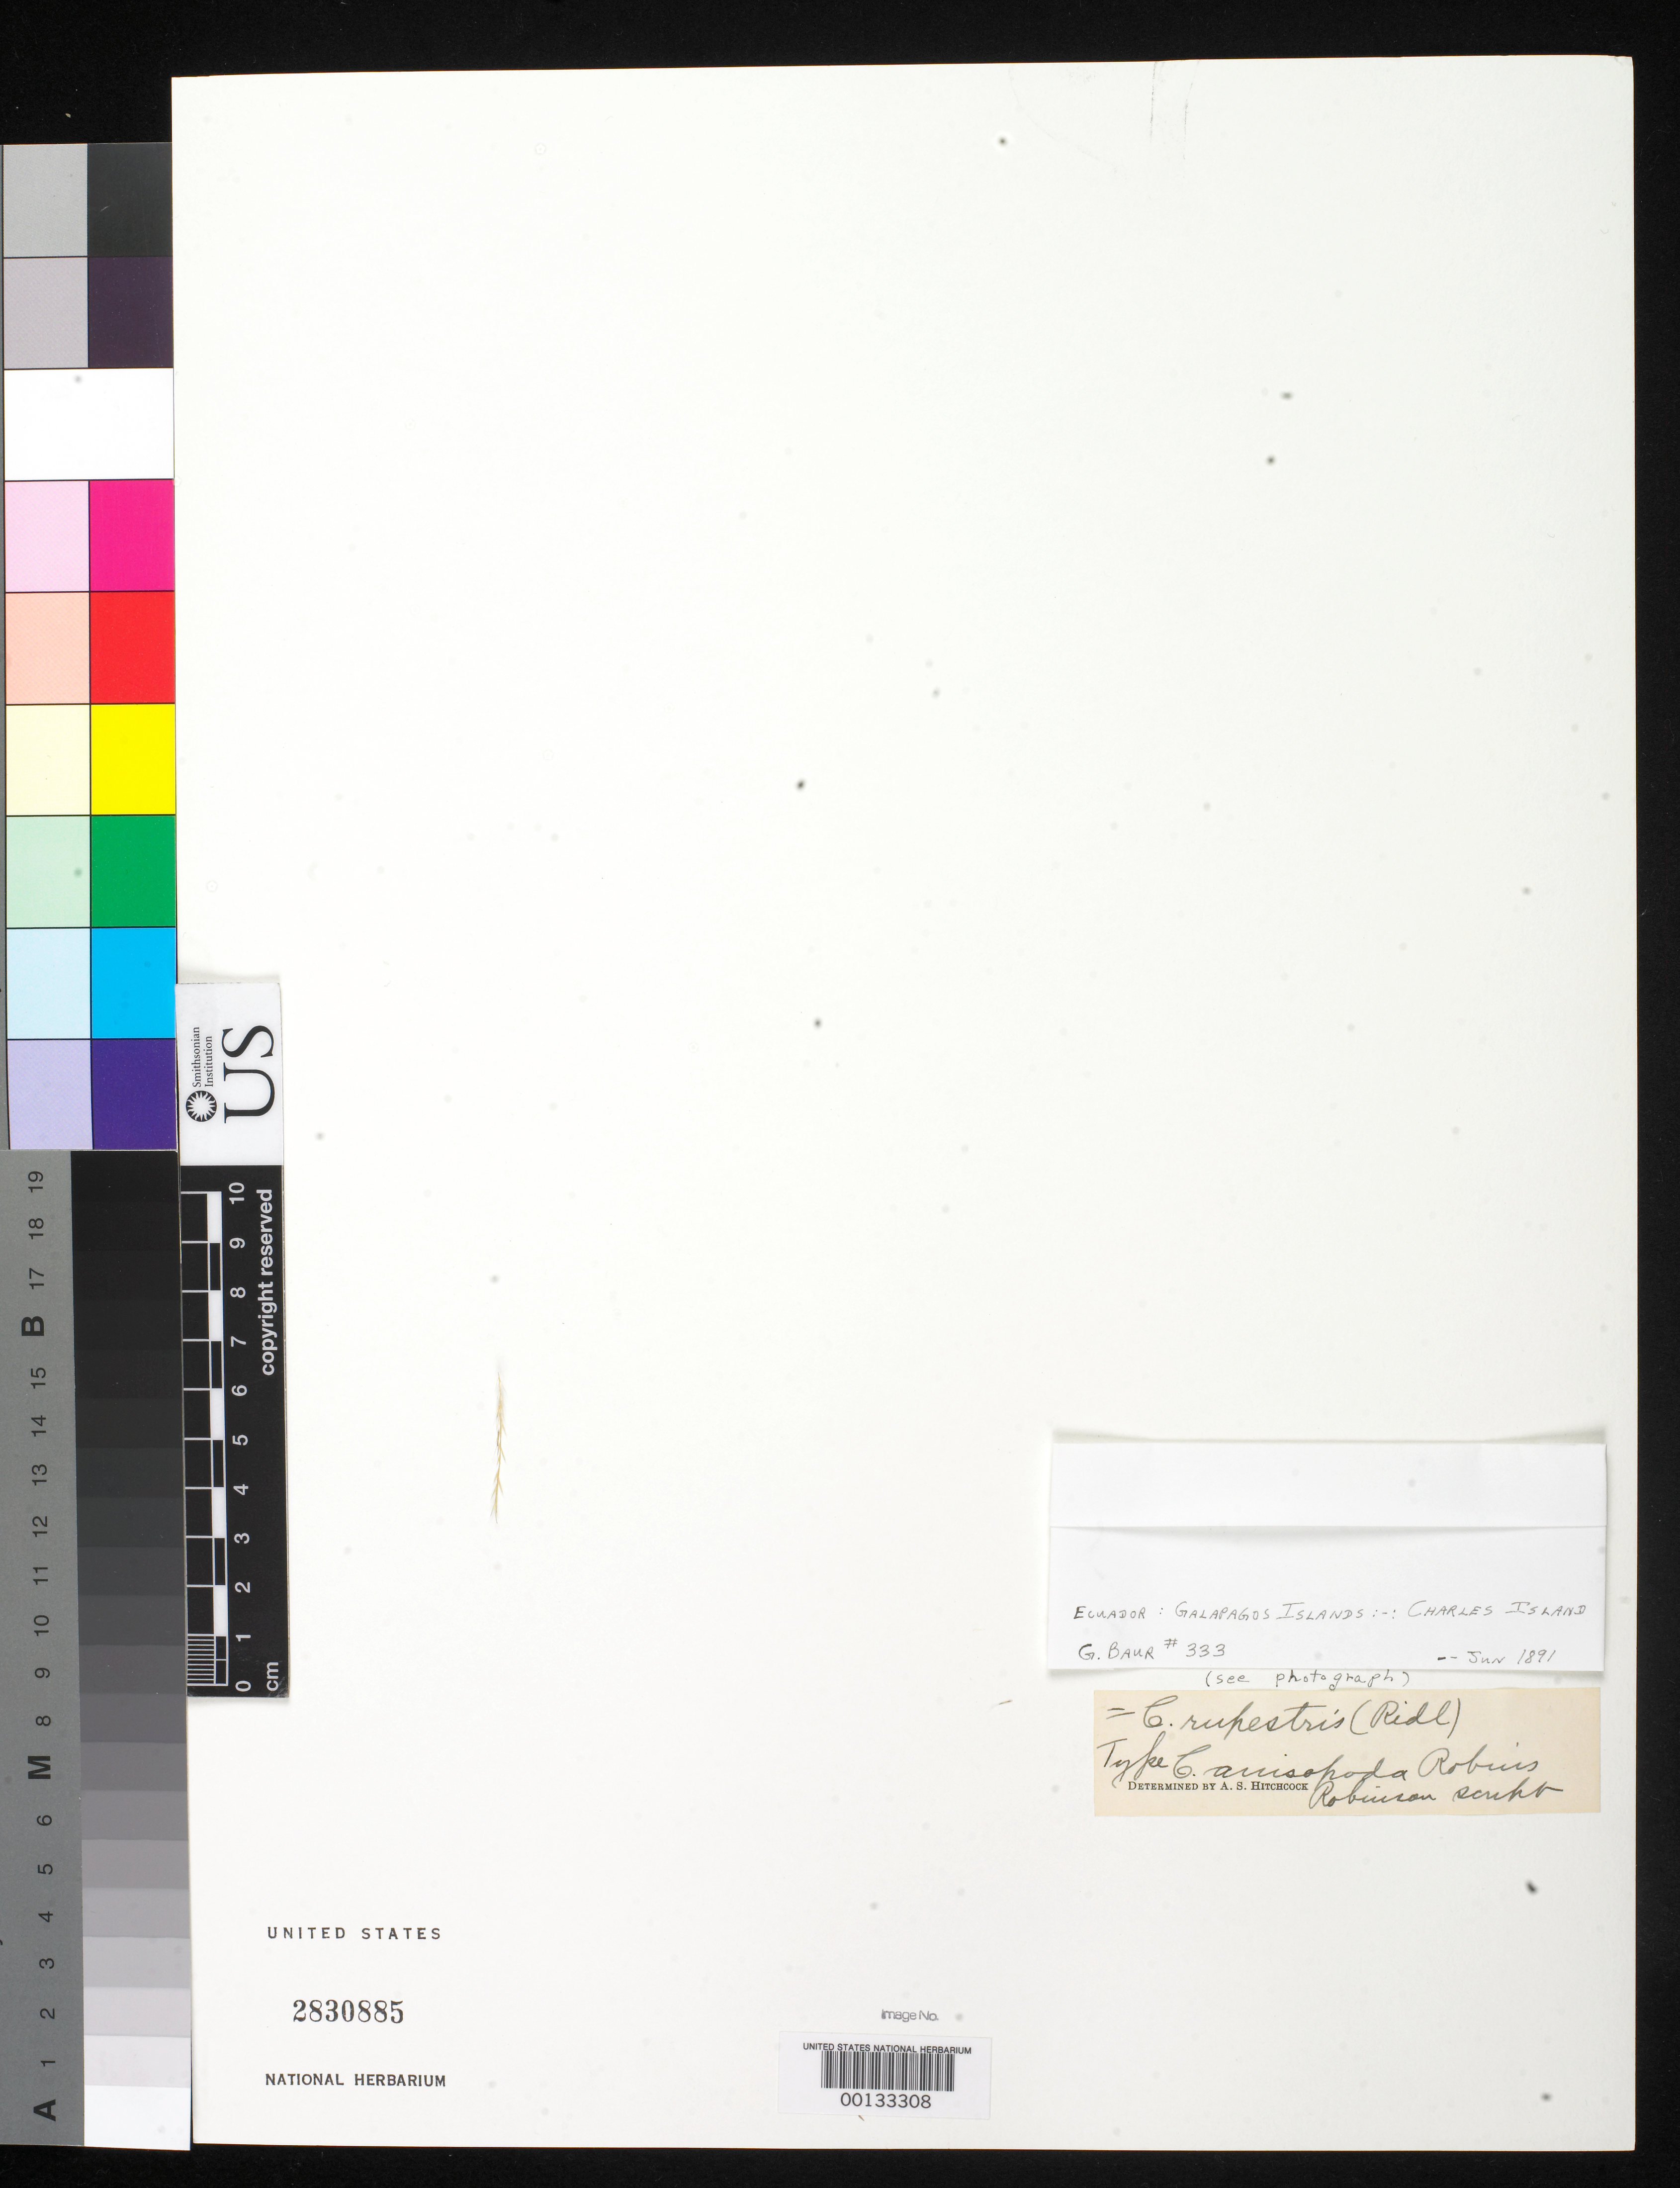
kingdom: Plantae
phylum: Tracheophyta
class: Liliopsida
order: Poales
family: Poaceae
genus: Chloris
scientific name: Chloris anisopoda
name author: Scribn. in B.L. Rob.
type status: Isosyntype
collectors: R. E. Snodgrass & E. G. Heller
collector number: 459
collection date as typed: May 1899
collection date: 1899-05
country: Ecuador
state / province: Colón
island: Floreana [Charles, Santa Maria]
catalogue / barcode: US 2830885